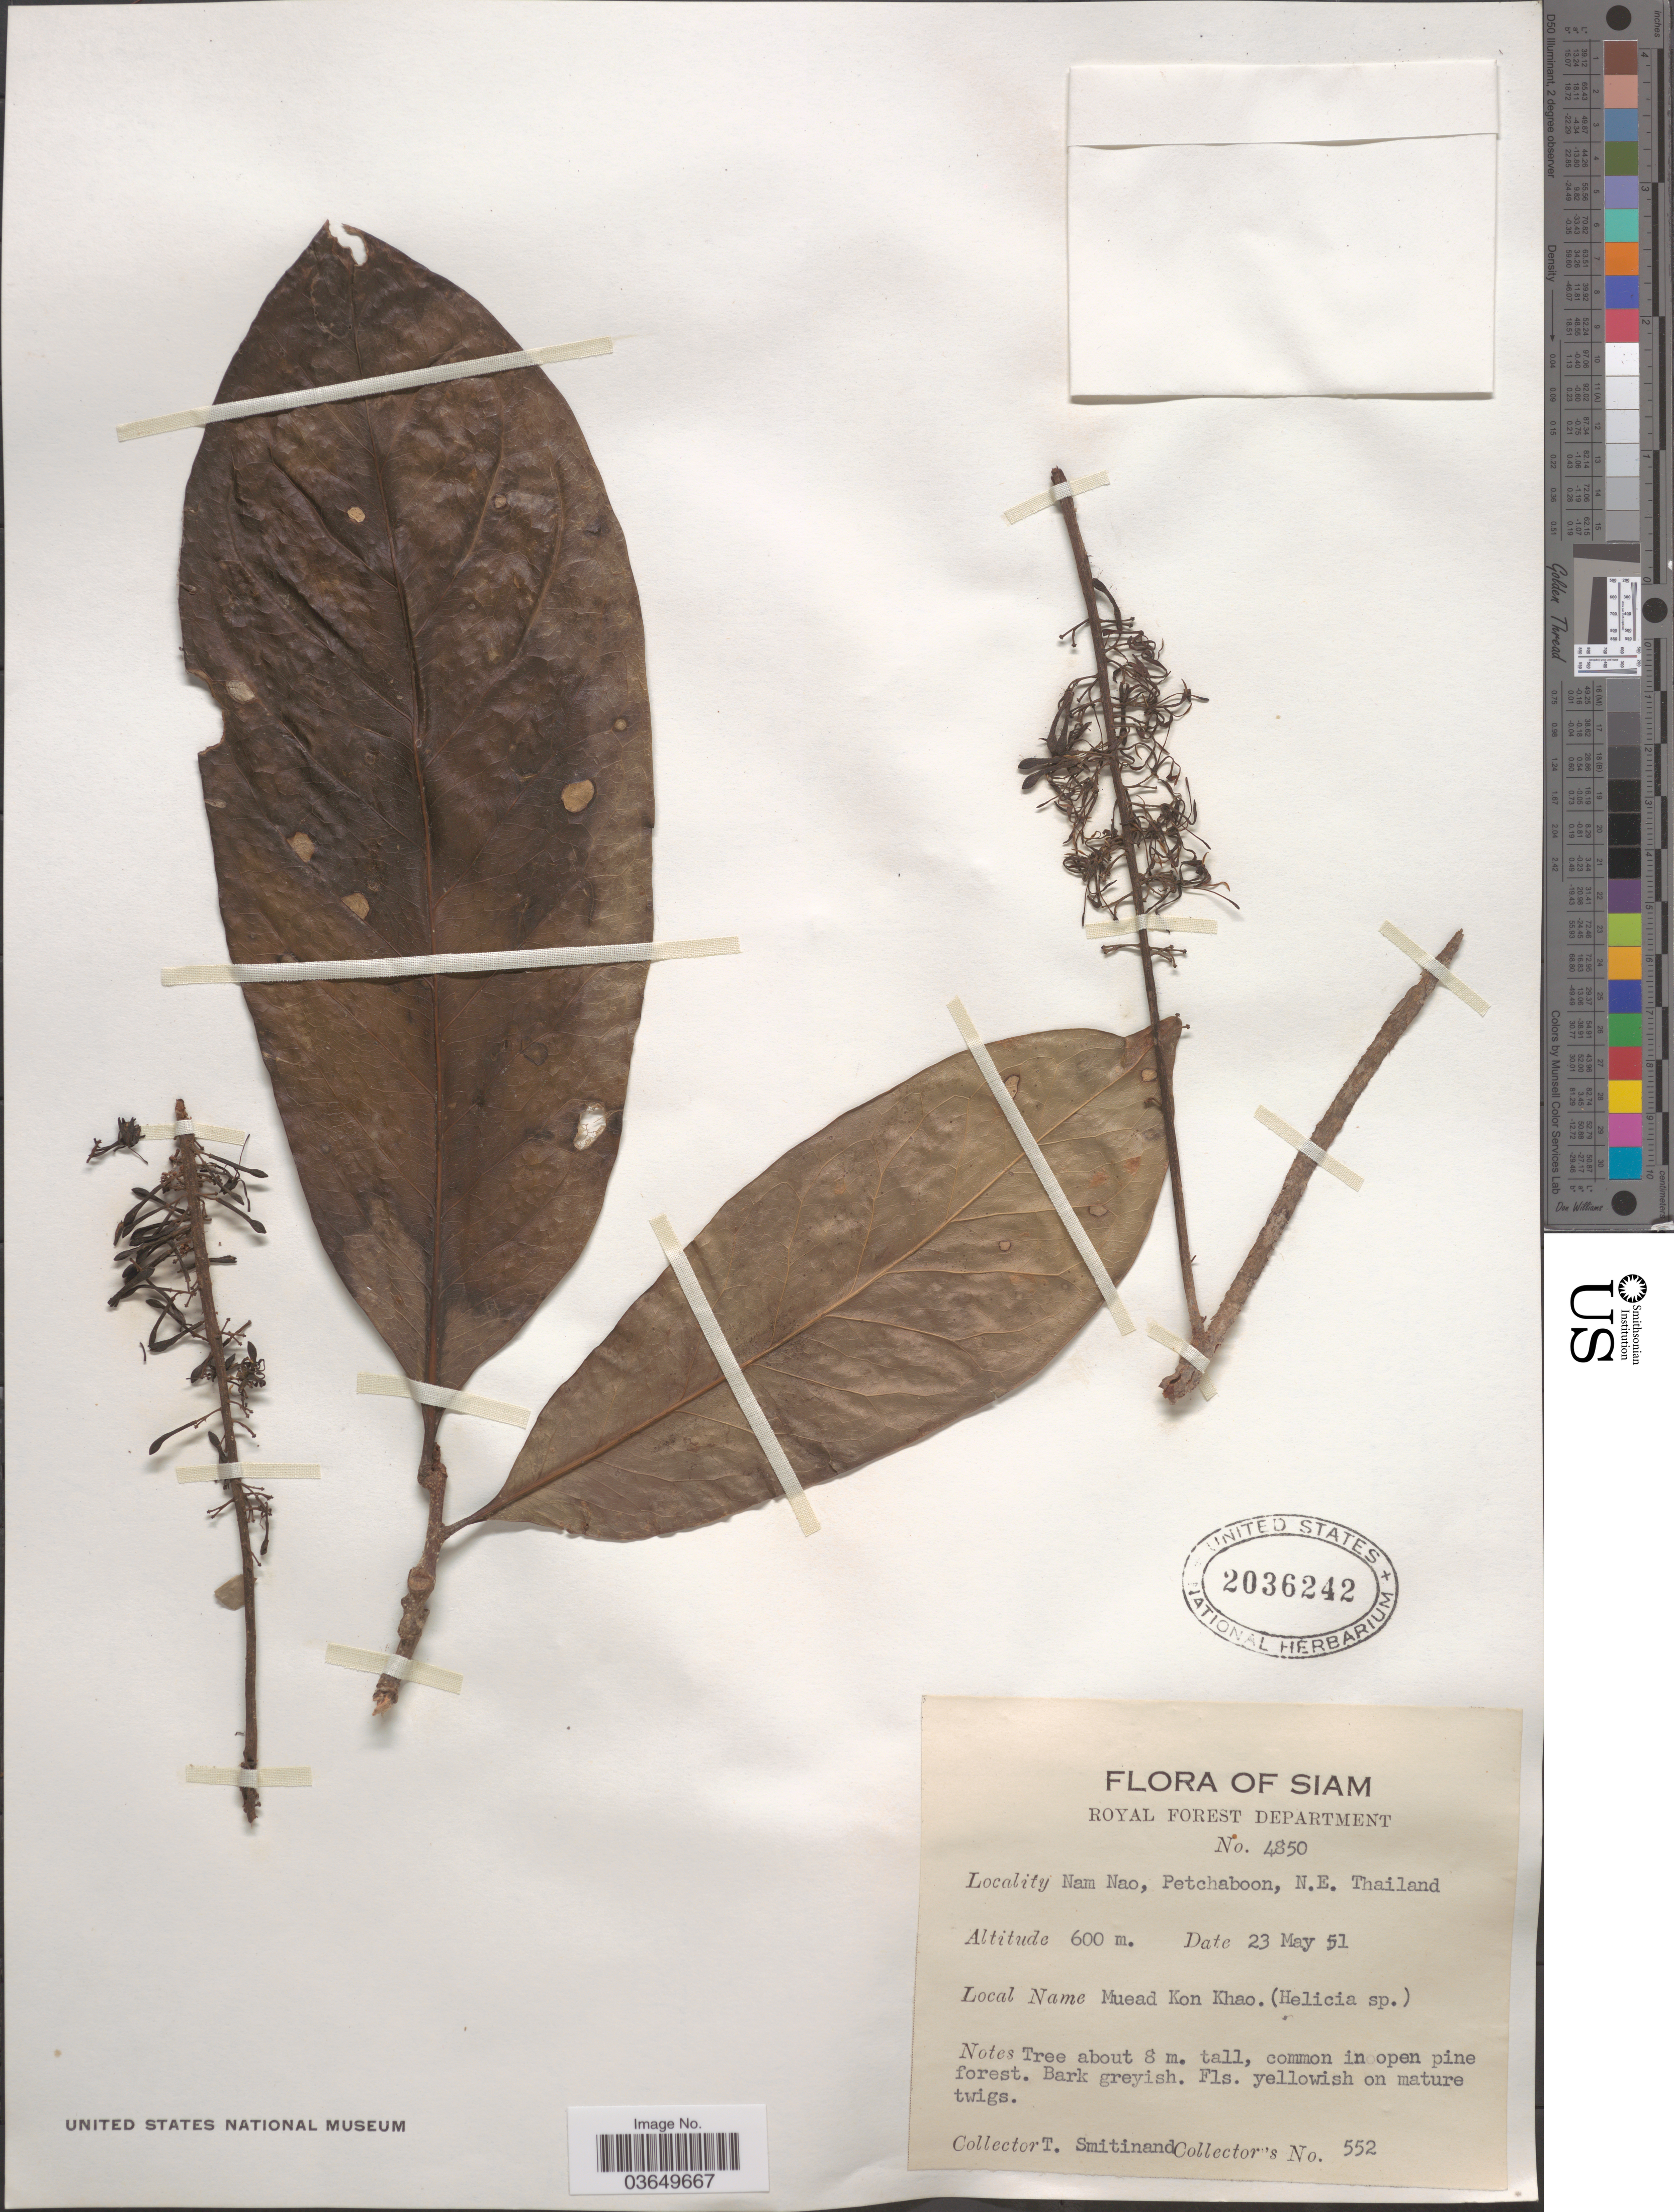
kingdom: Plantae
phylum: Tracheophyta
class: Magnoliopsida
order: Proteales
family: Proteaceae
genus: Helicia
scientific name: Helicia erratica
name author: Hook. f.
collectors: T. Smitinand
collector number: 552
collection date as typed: Transcribed d/m/y: 23/5/51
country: Thailand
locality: Siam. Nam Nao, Petchaboon, N. E. Thailand.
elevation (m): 600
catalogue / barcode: US 2036242